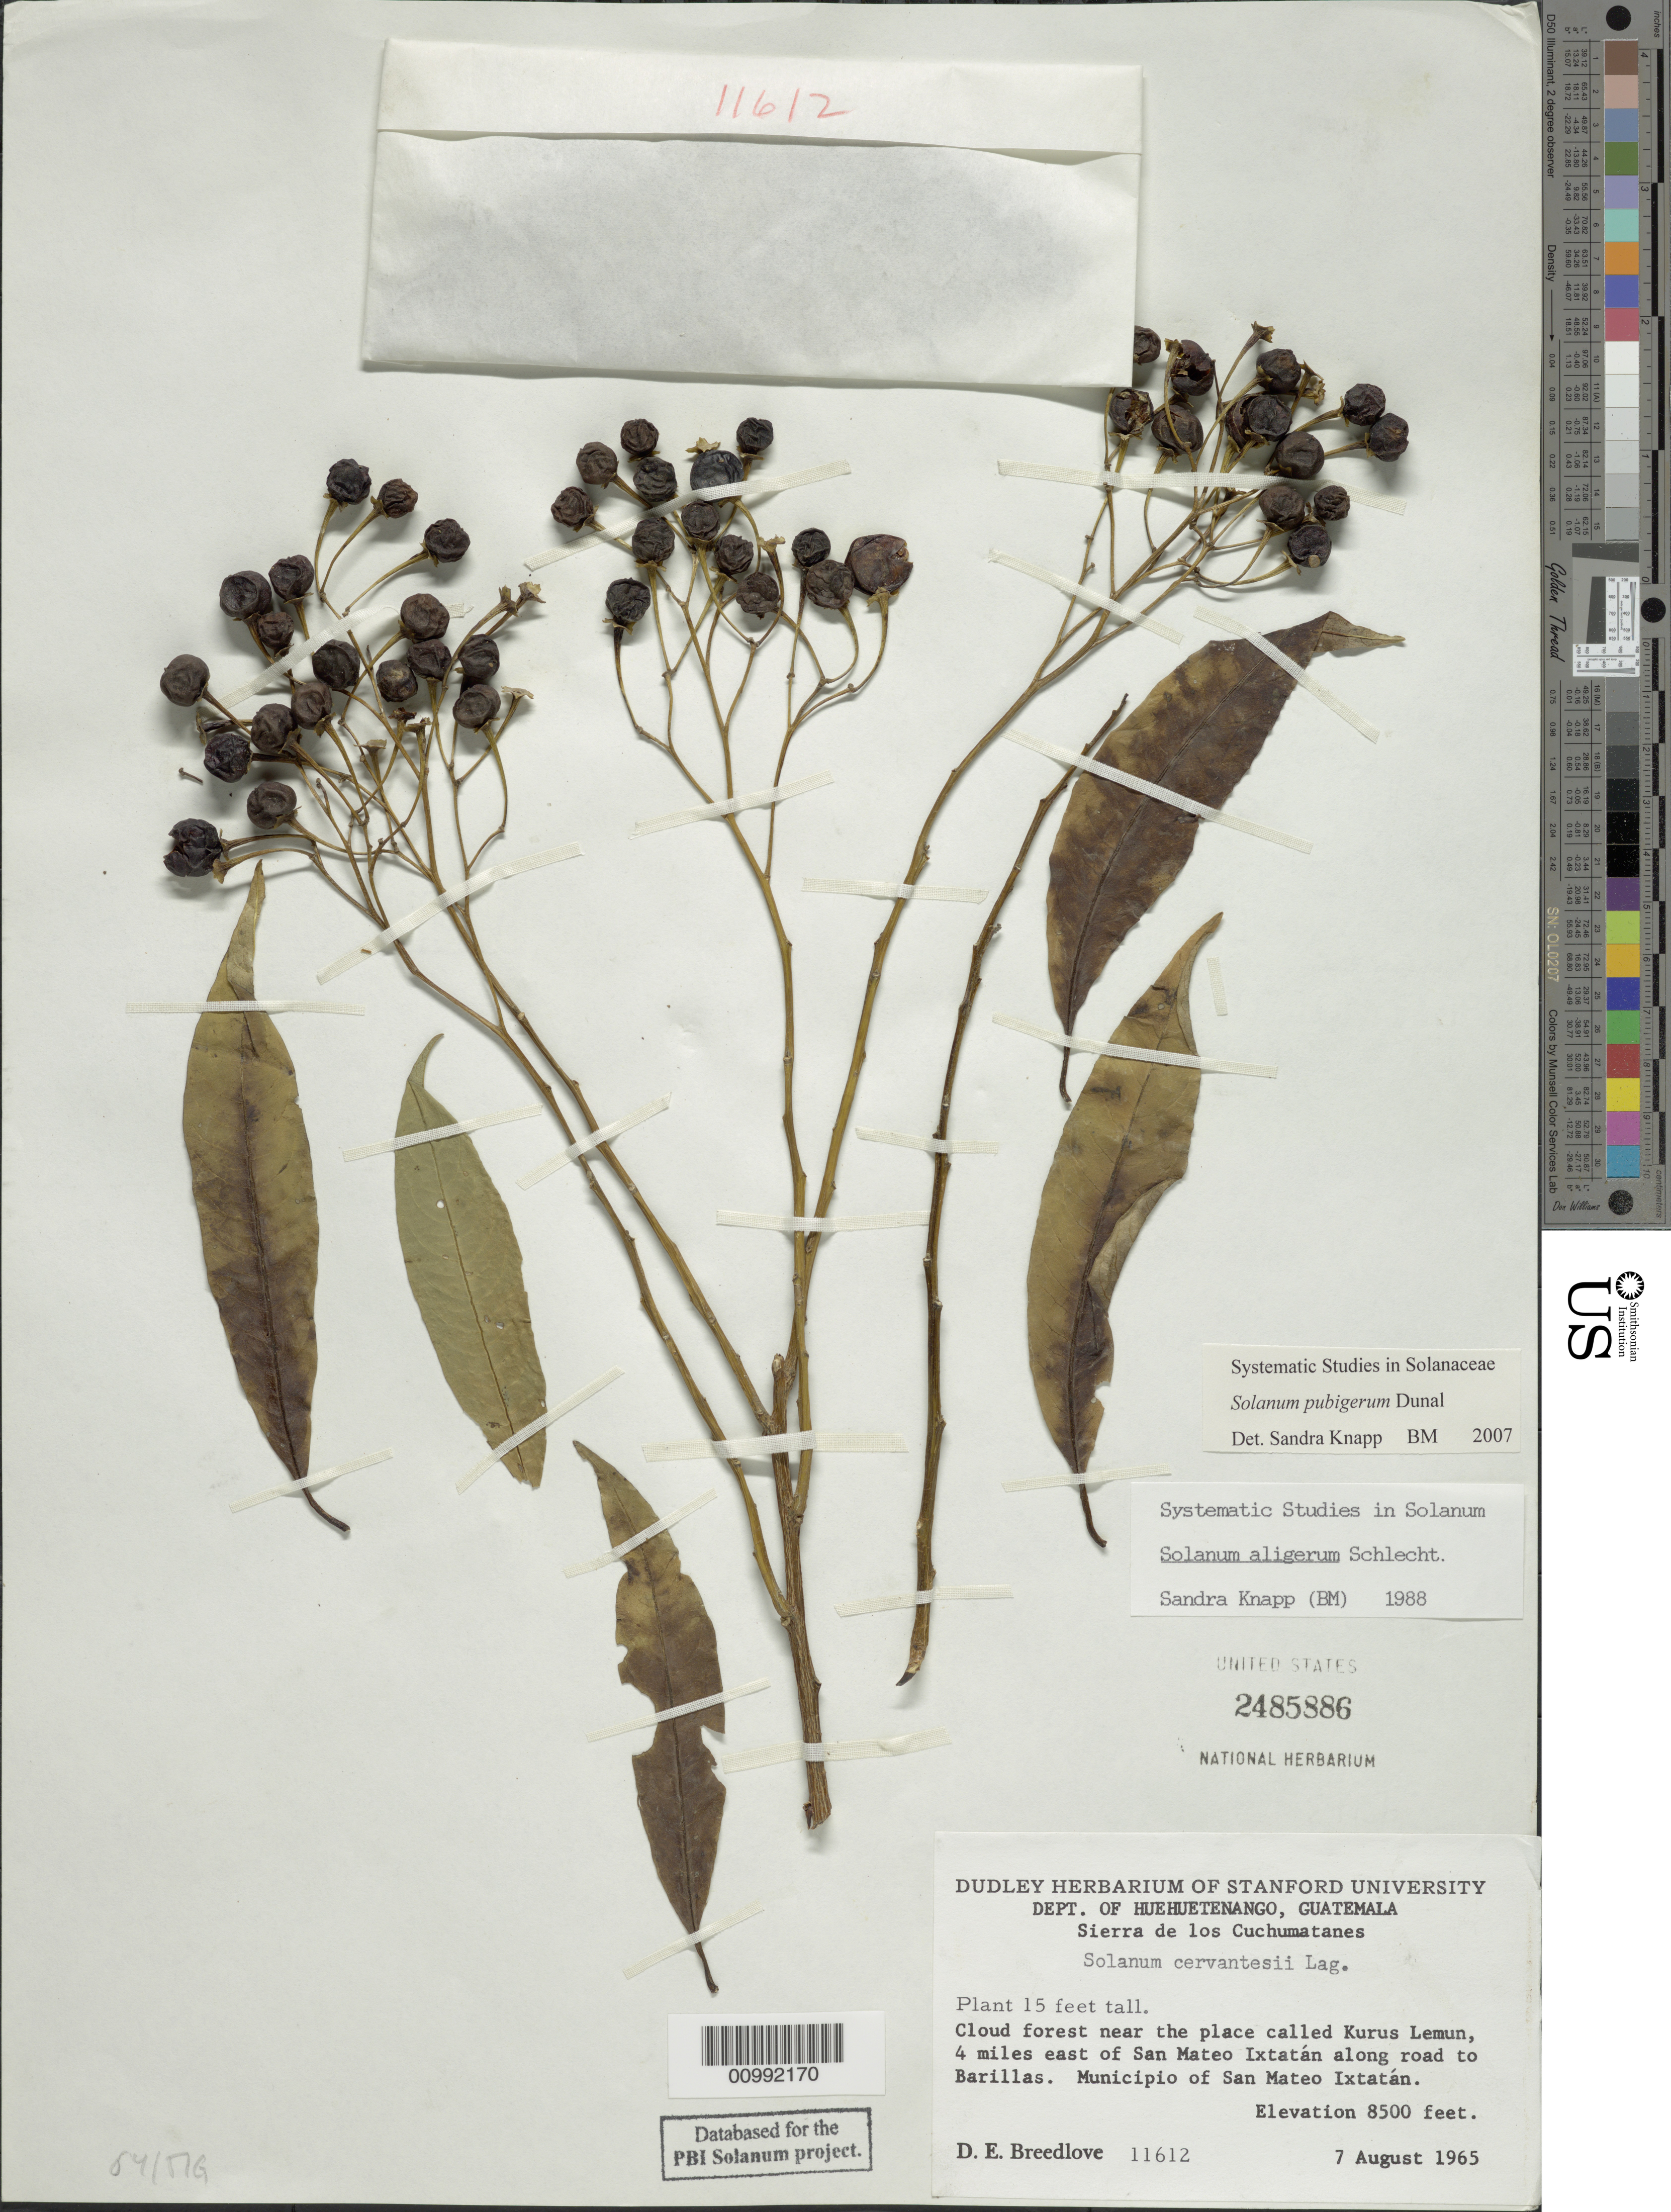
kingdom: Plantae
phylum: Tracheophyta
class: Magnoliopsida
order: Solanales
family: Solanaceae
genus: Solanum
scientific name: Solanum pubigerum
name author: Dunal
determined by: Knapp, S. D.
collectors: D. E. Breedlove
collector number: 11612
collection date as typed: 7 Aug 1965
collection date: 1965-08-07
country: Guatemala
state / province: Huehuetenango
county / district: San Mateo Ixtatán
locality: near the place called Kurus Lemun, 4 miles east of San Mateo Ixtatán along road to Barillas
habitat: Cloud forest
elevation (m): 2591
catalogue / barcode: US 2485886